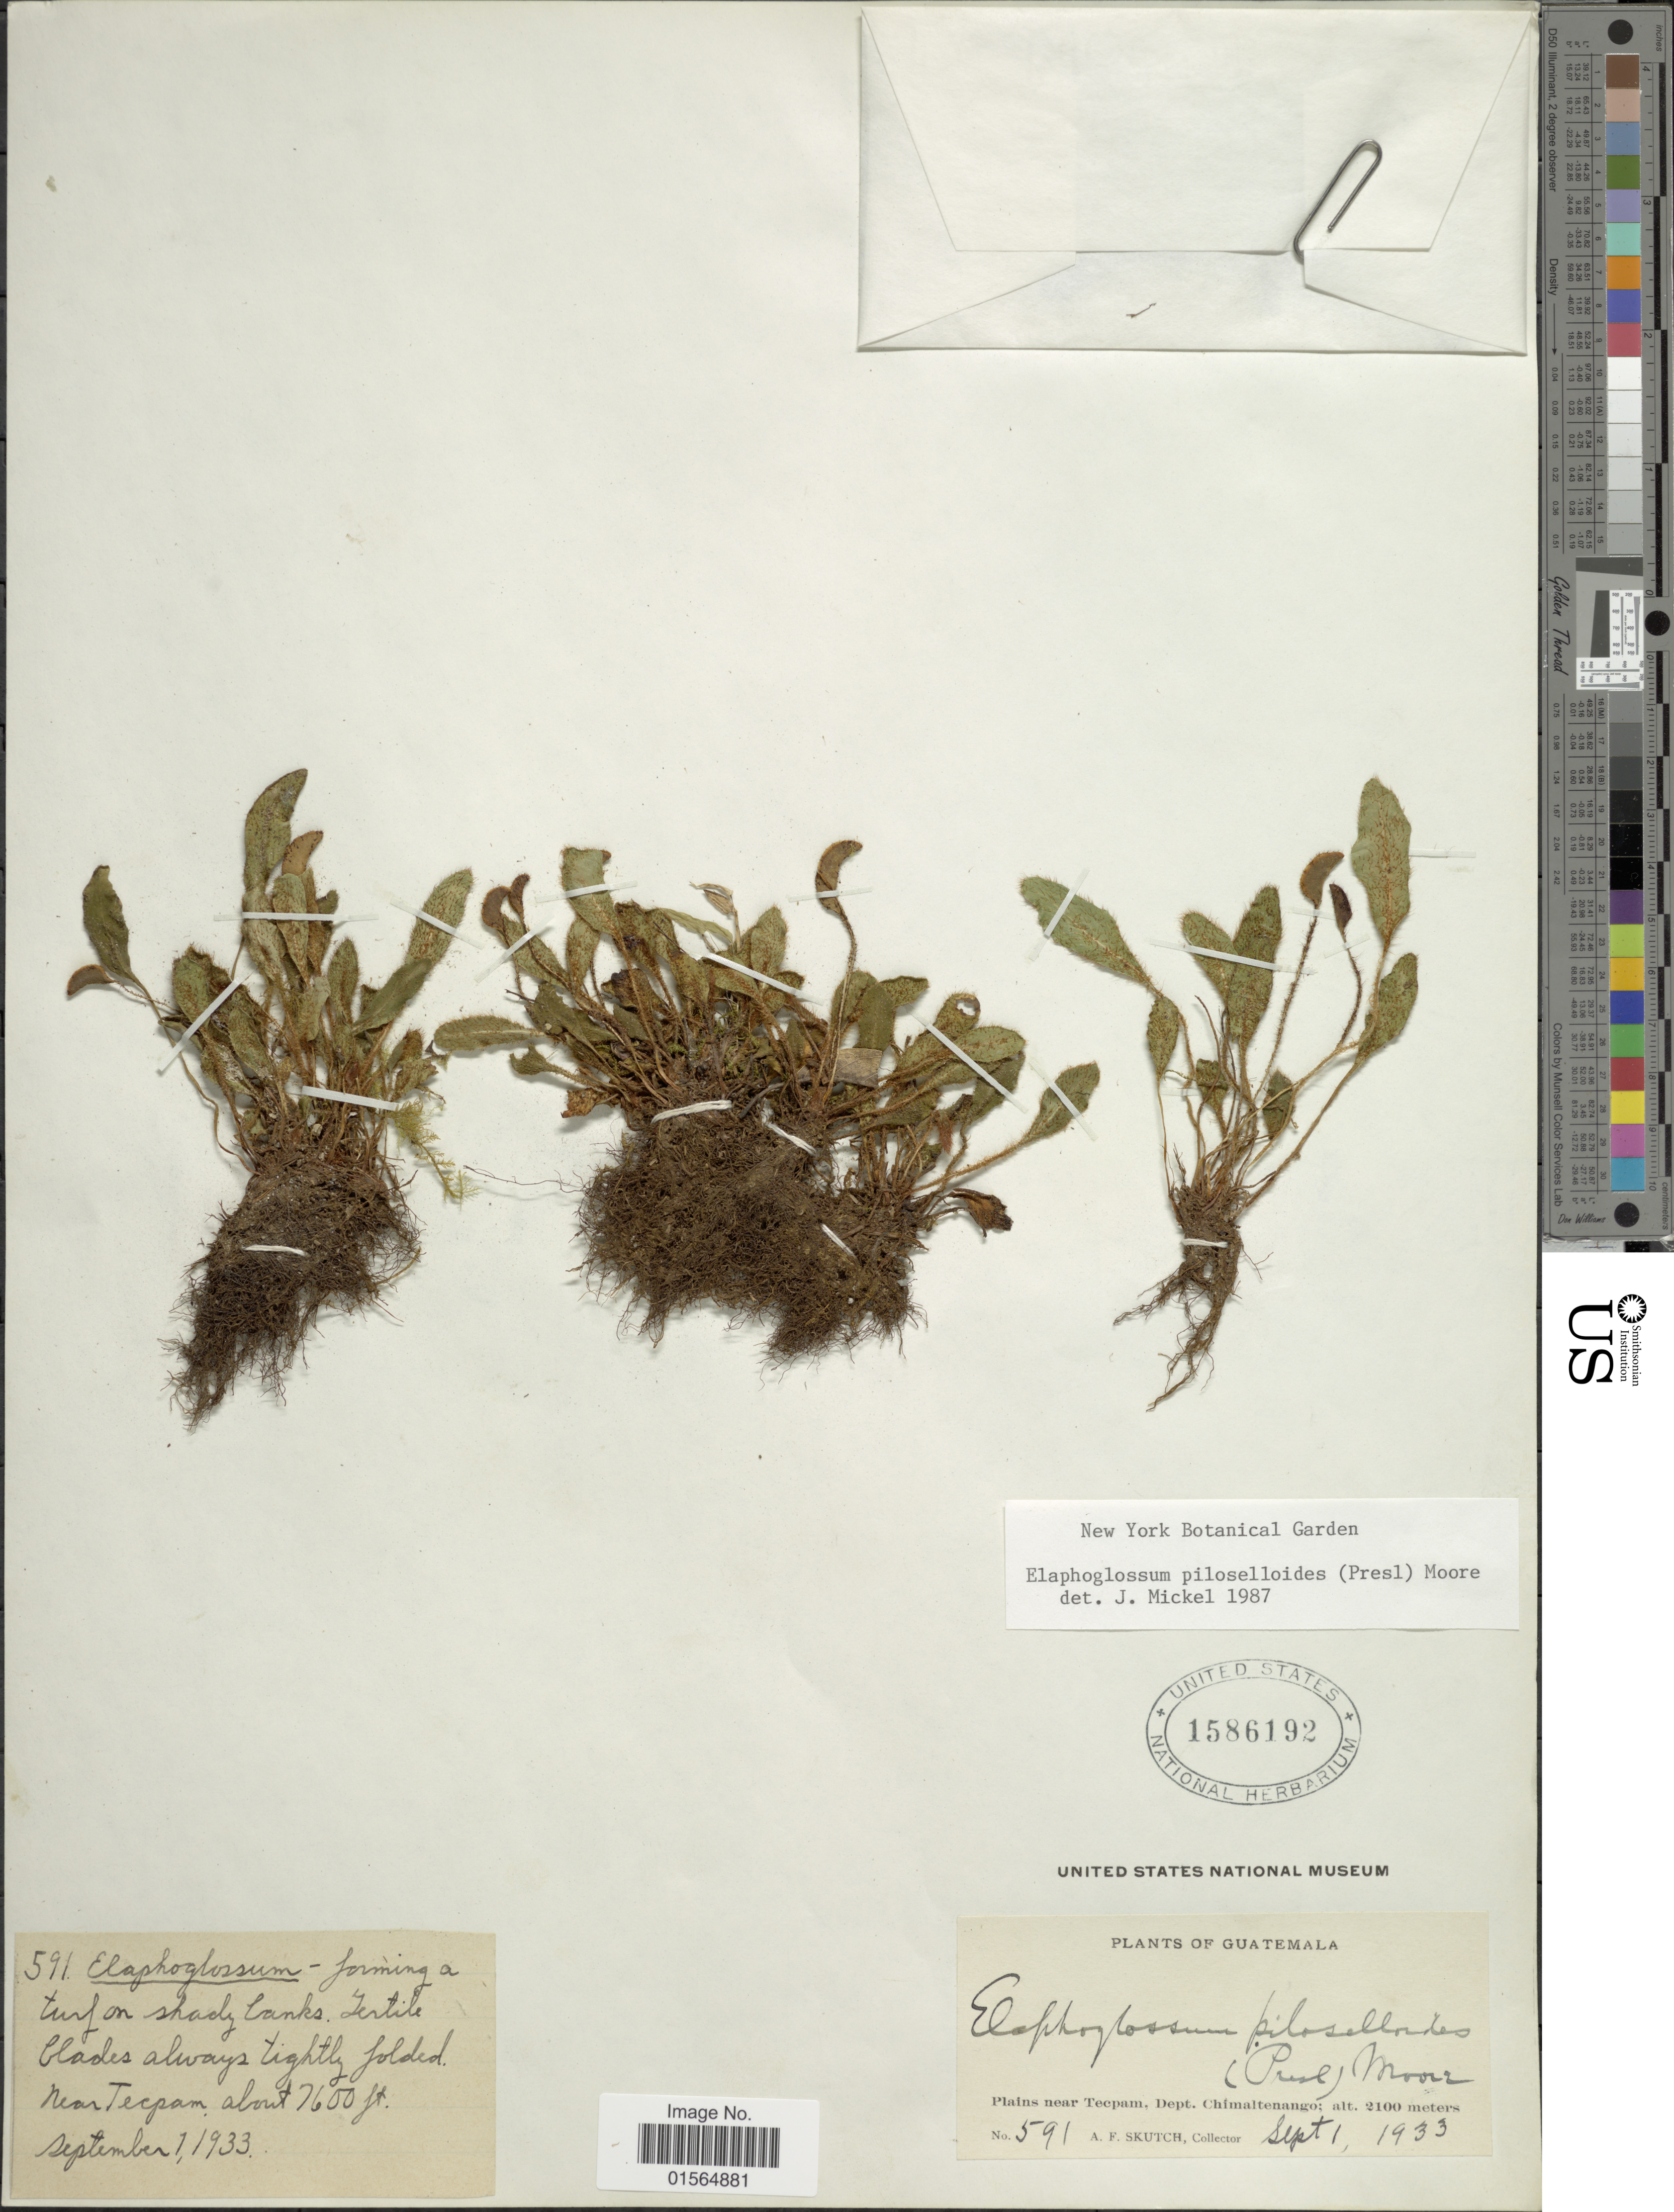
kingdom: Plantae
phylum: Tracheophyta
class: Polypodiopsida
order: Polypodiales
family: Dryopteridaceae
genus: Elaphoglossum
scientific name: Elaphoglossum piloselloides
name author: (C. Presl) T. Moore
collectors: A. F. Skutch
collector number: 591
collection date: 1933-09-01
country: Guatemala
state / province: Chimaltenango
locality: Plains near Teepam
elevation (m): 2100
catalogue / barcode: US 1586192